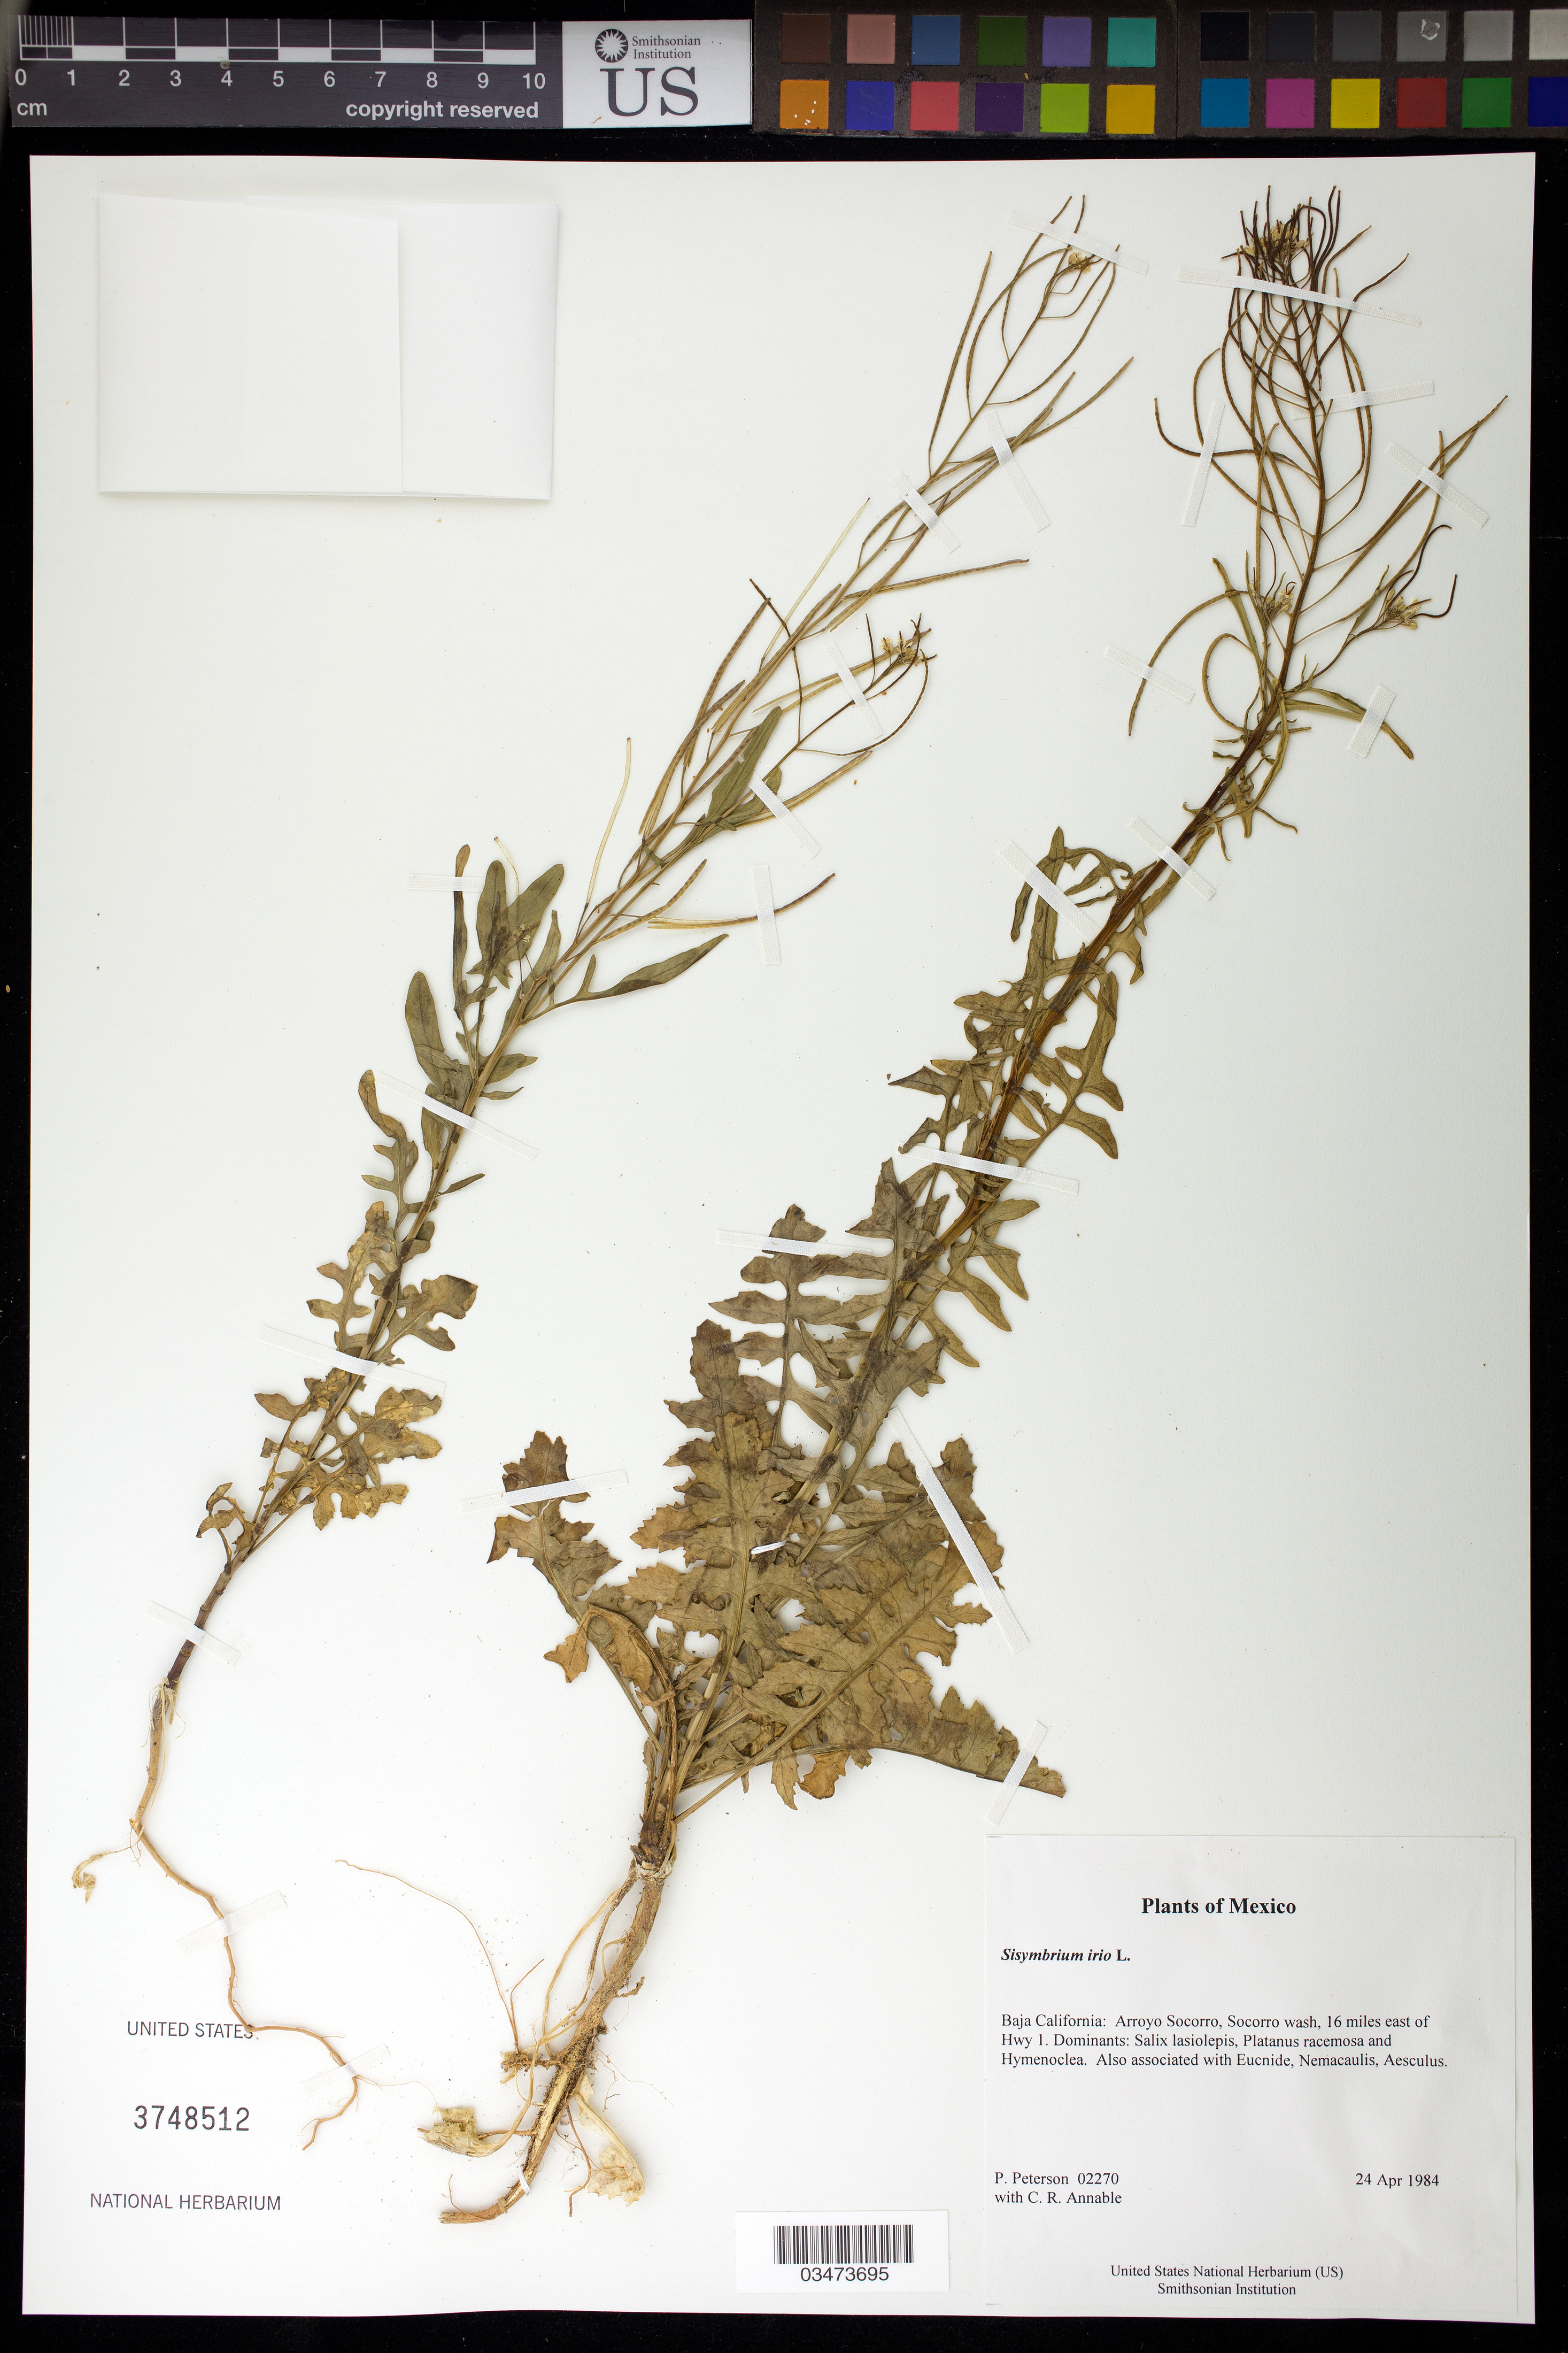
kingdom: Plantae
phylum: Tracheophyta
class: Magnoliopsida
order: Brassicales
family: Brassicaceae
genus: Sisymbrium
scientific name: Sisymbrium irio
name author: L.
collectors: P. M. Peterson & C. R. Annable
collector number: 02270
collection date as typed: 24 Apr 1984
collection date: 1984-04-24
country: Mexico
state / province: Baja California Norte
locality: Arroyo Socorro, Socorro wash, 16 miles east of Hwy 1.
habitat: Dominants: Salix lasiolepis, Platanus racemosa and Hymenoclea. Also associated with Eucnide, Nemacaulis, Aesculus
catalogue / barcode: US 3748512